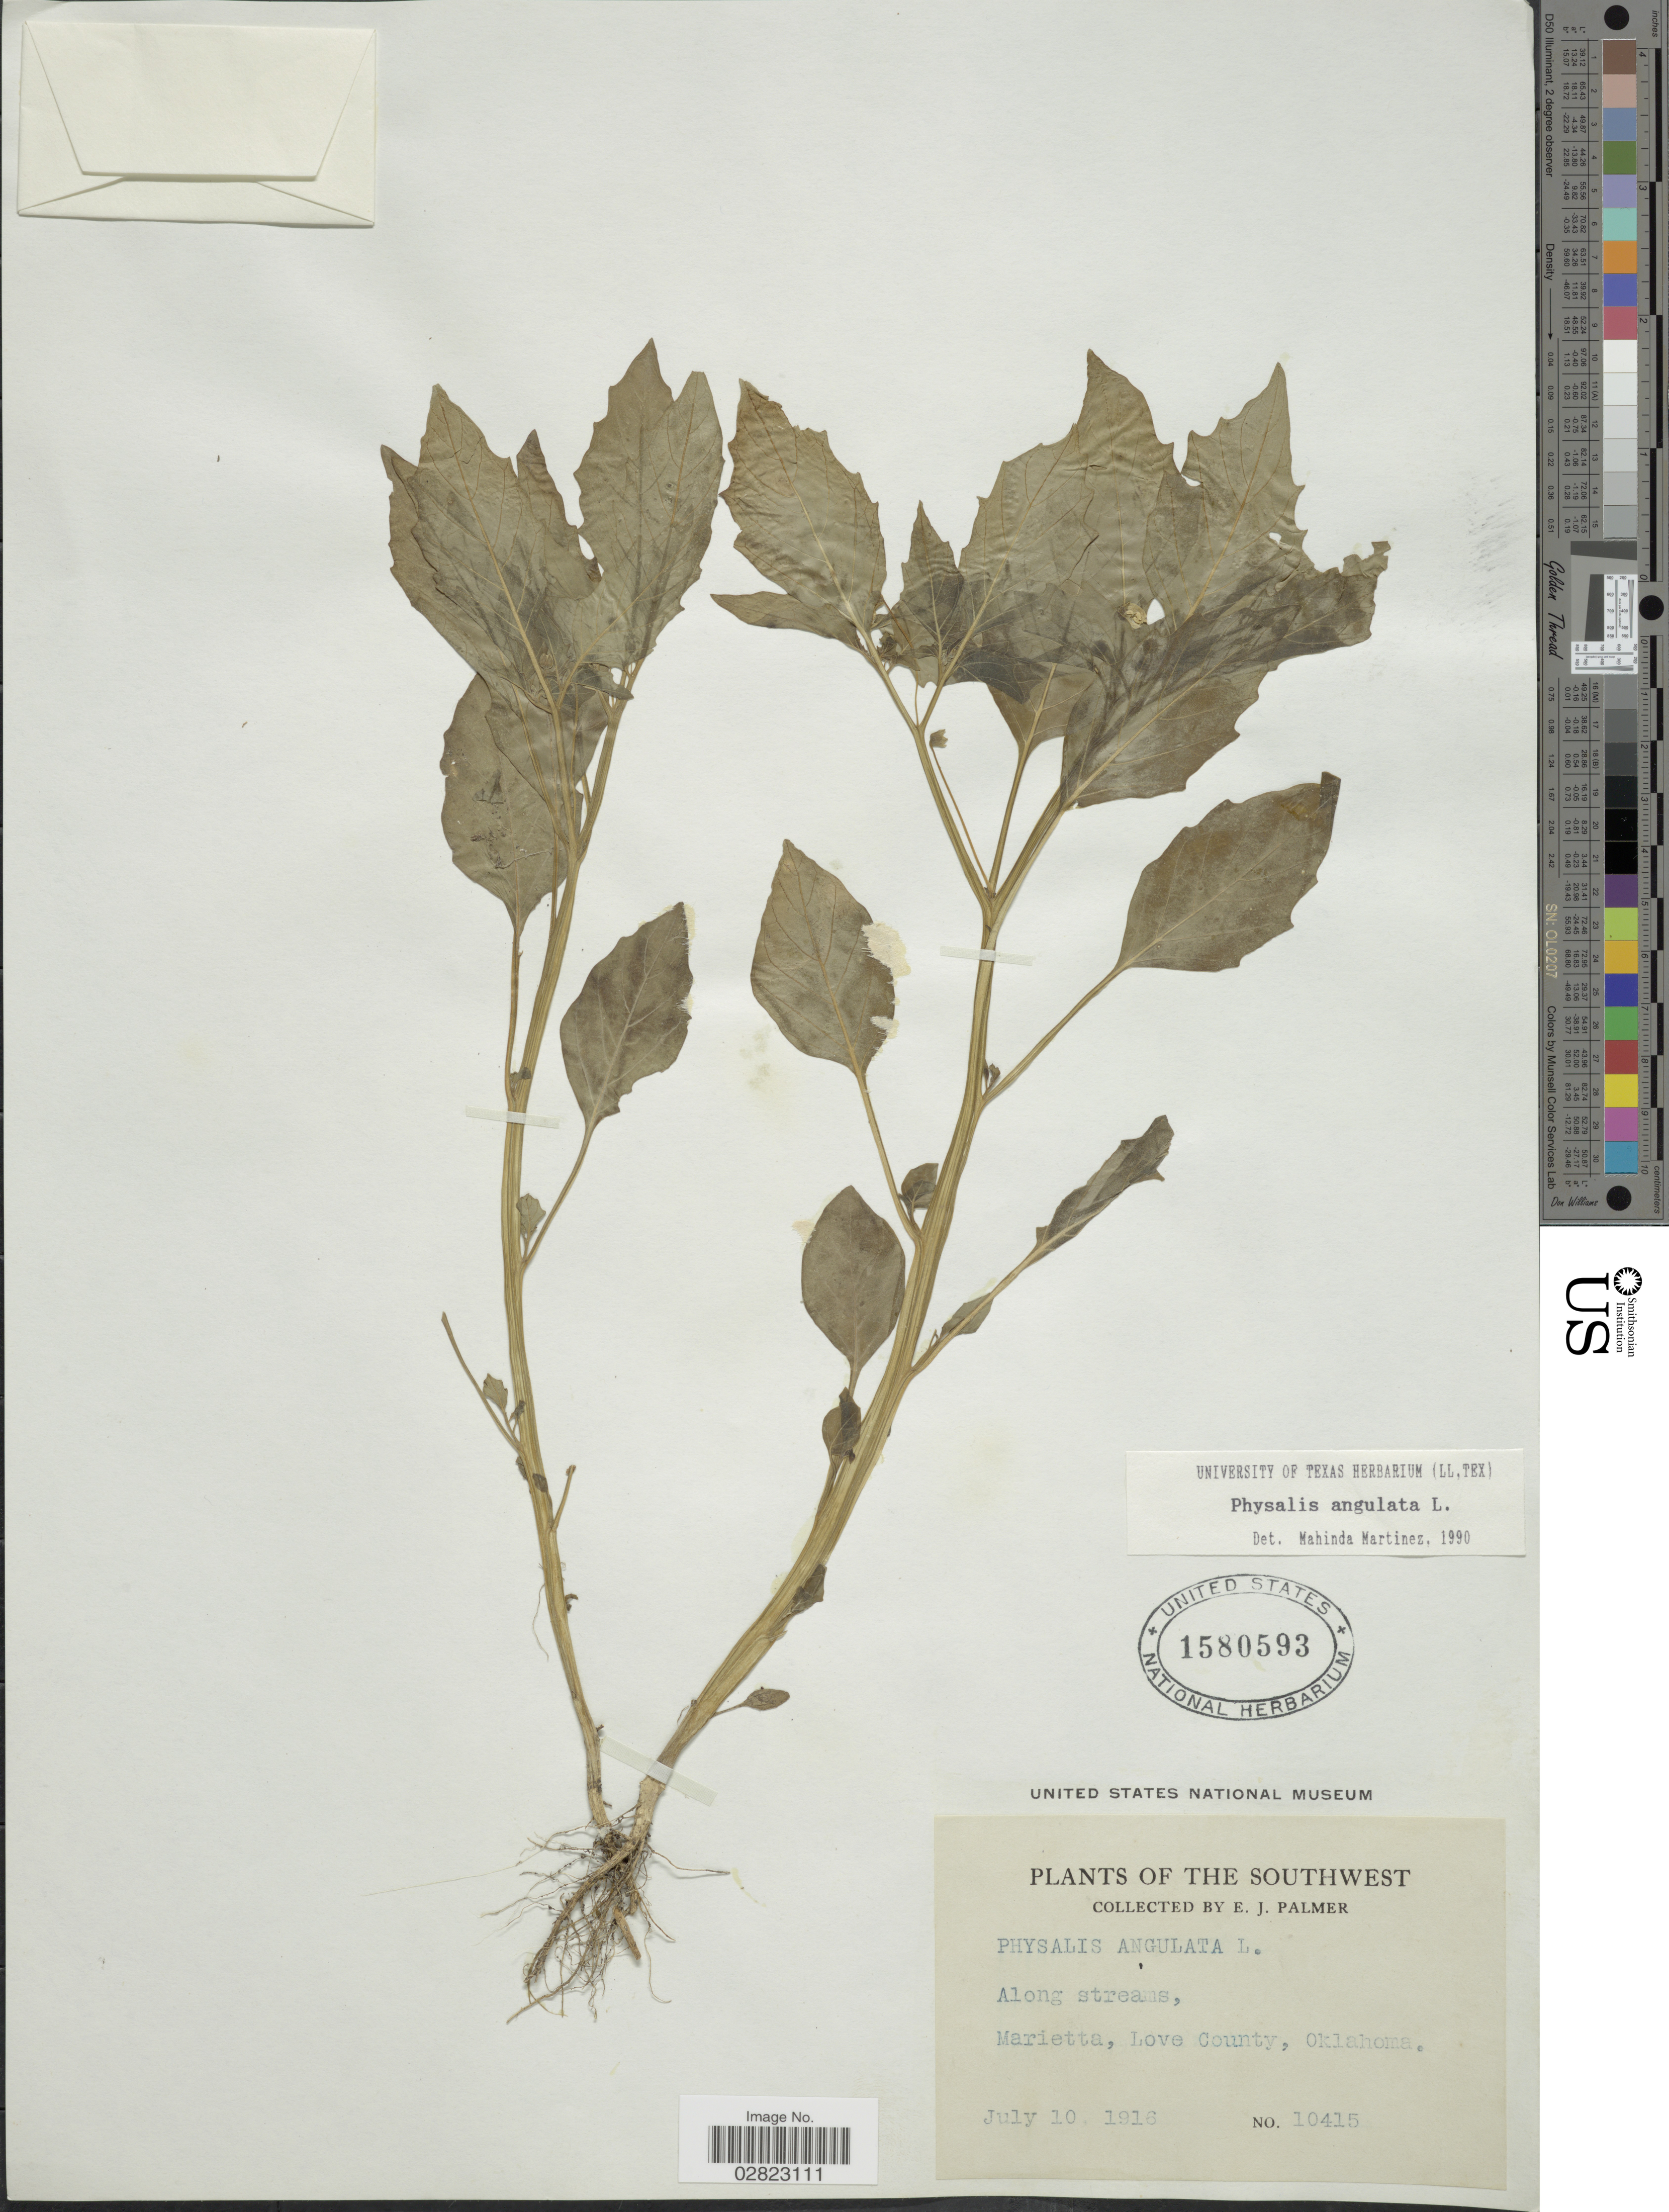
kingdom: Plantae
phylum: Tracheophyta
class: Magnoliopsida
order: Solanales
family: Solanaceae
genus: Physalis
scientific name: Physalis angulata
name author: L.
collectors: E. J. Palmer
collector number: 10415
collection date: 1916-07-10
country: United States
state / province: Oklahoma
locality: Southwest. Along streams, Marietta, Love County.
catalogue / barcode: US 1580593